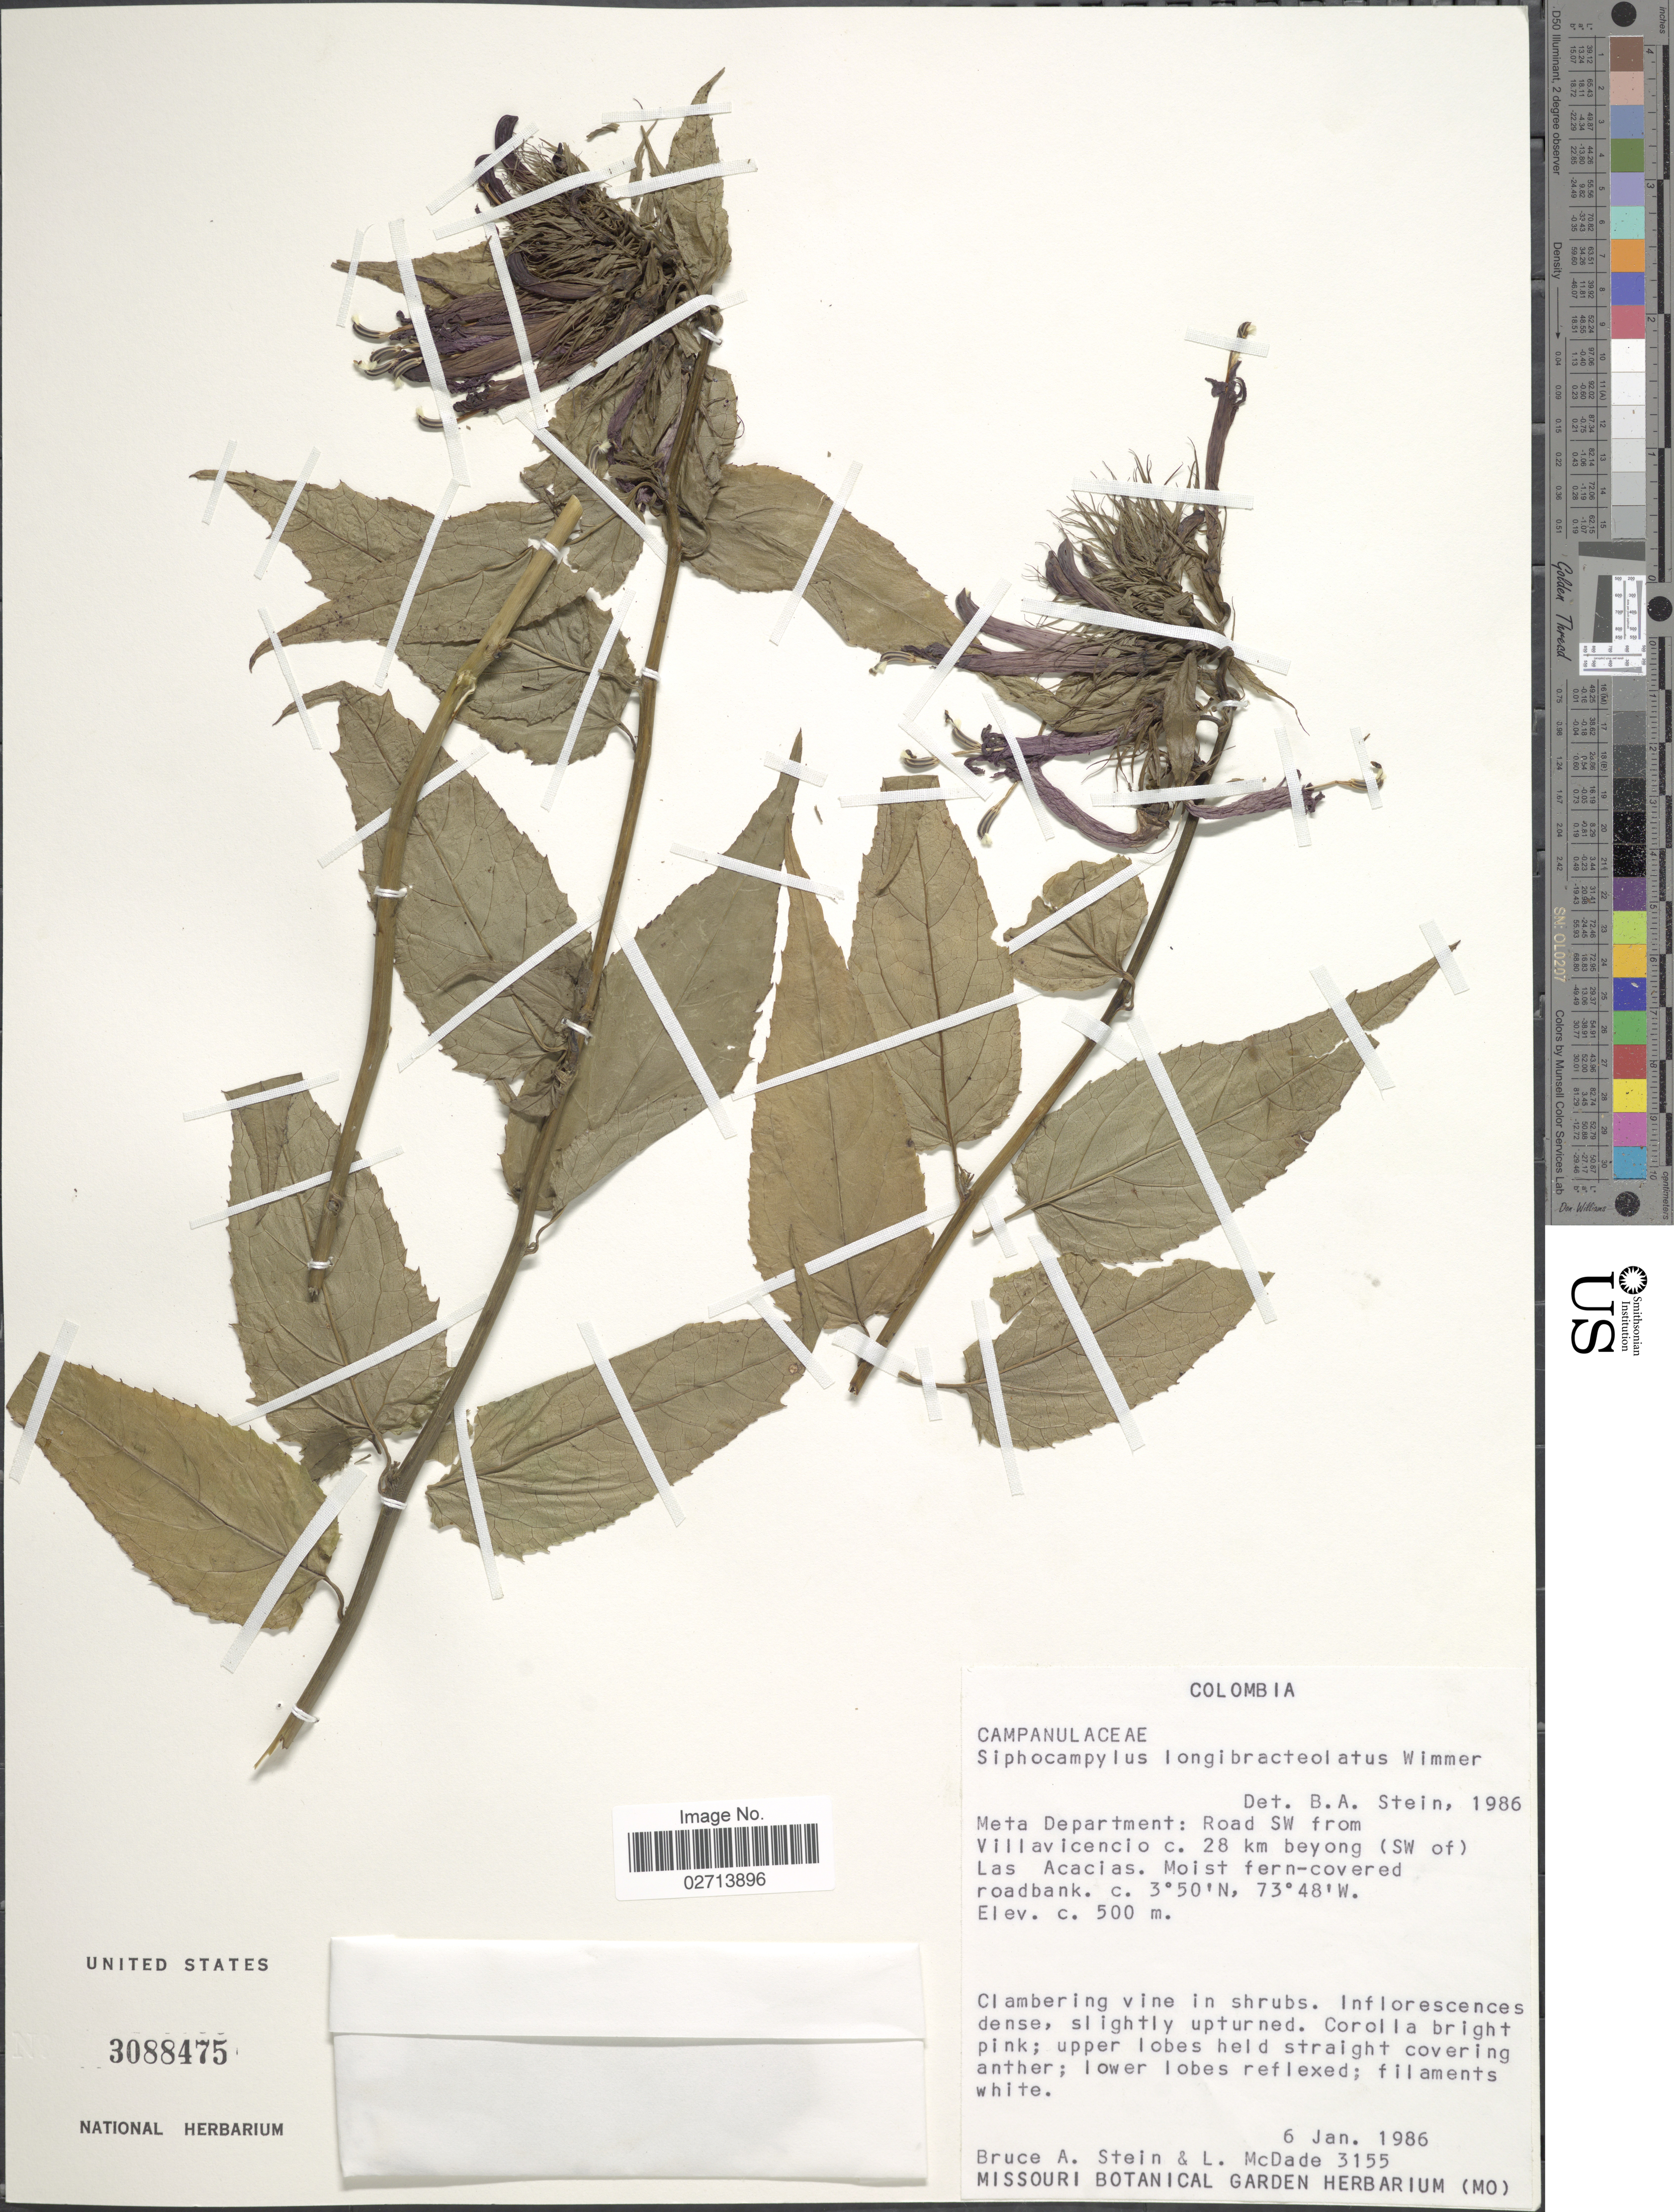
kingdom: Plantae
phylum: Tracheophyta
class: Magnoliopsida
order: Asterales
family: Campanulaceae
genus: Siphocampylus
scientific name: Siphocampylus longebracteolatus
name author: E. Wimm.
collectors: B. A. Stein & L. McDade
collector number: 3155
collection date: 1986-01-06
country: Colombia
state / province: Meta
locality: Meta Department: Road SW from Villavicencio c. 28 km beyond (SW of) Las Acacias.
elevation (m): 500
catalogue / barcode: US 3088475